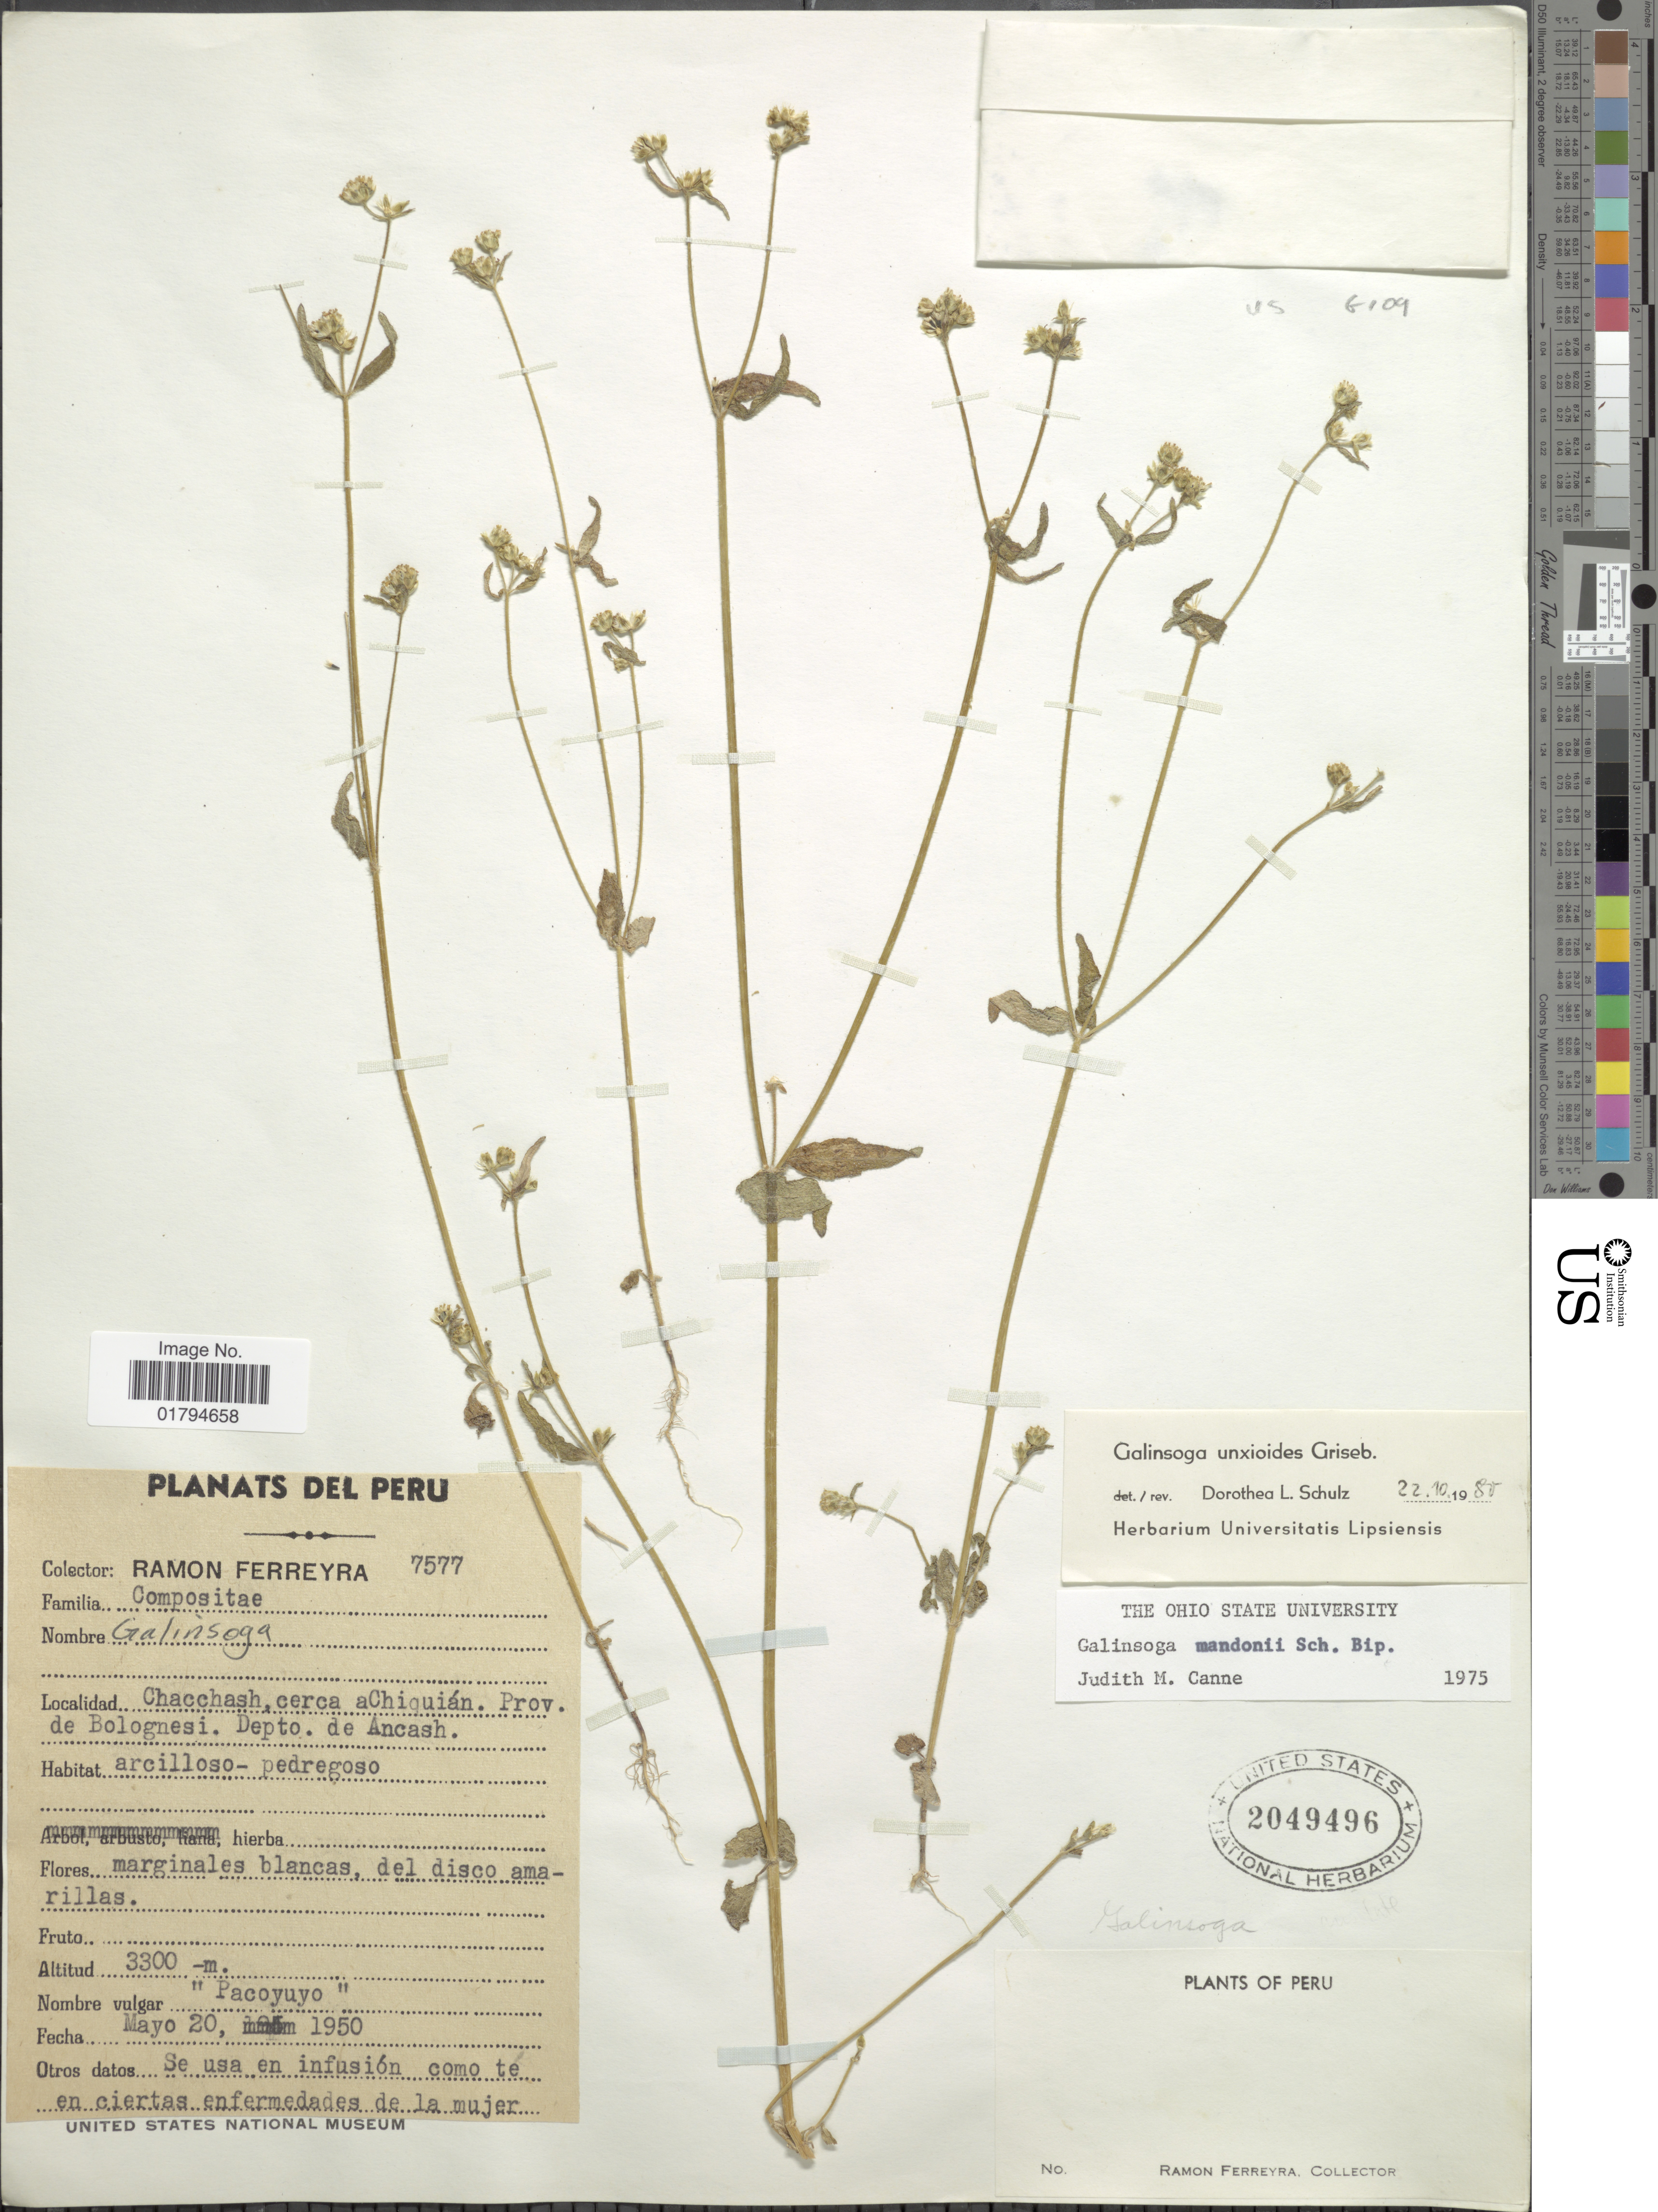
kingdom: Plantae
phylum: Tracheophyta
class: Magnoliopsida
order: Asterales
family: Asteraceae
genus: Galinsoga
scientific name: Galinsoga unxioides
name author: Griseb.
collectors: R. A. Ferreyra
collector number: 7577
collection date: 1950-05-20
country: Peru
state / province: Ancash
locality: Chacchash, cerca a Chiquian. Prov. de Bolognesi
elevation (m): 3300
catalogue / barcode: US 2049496